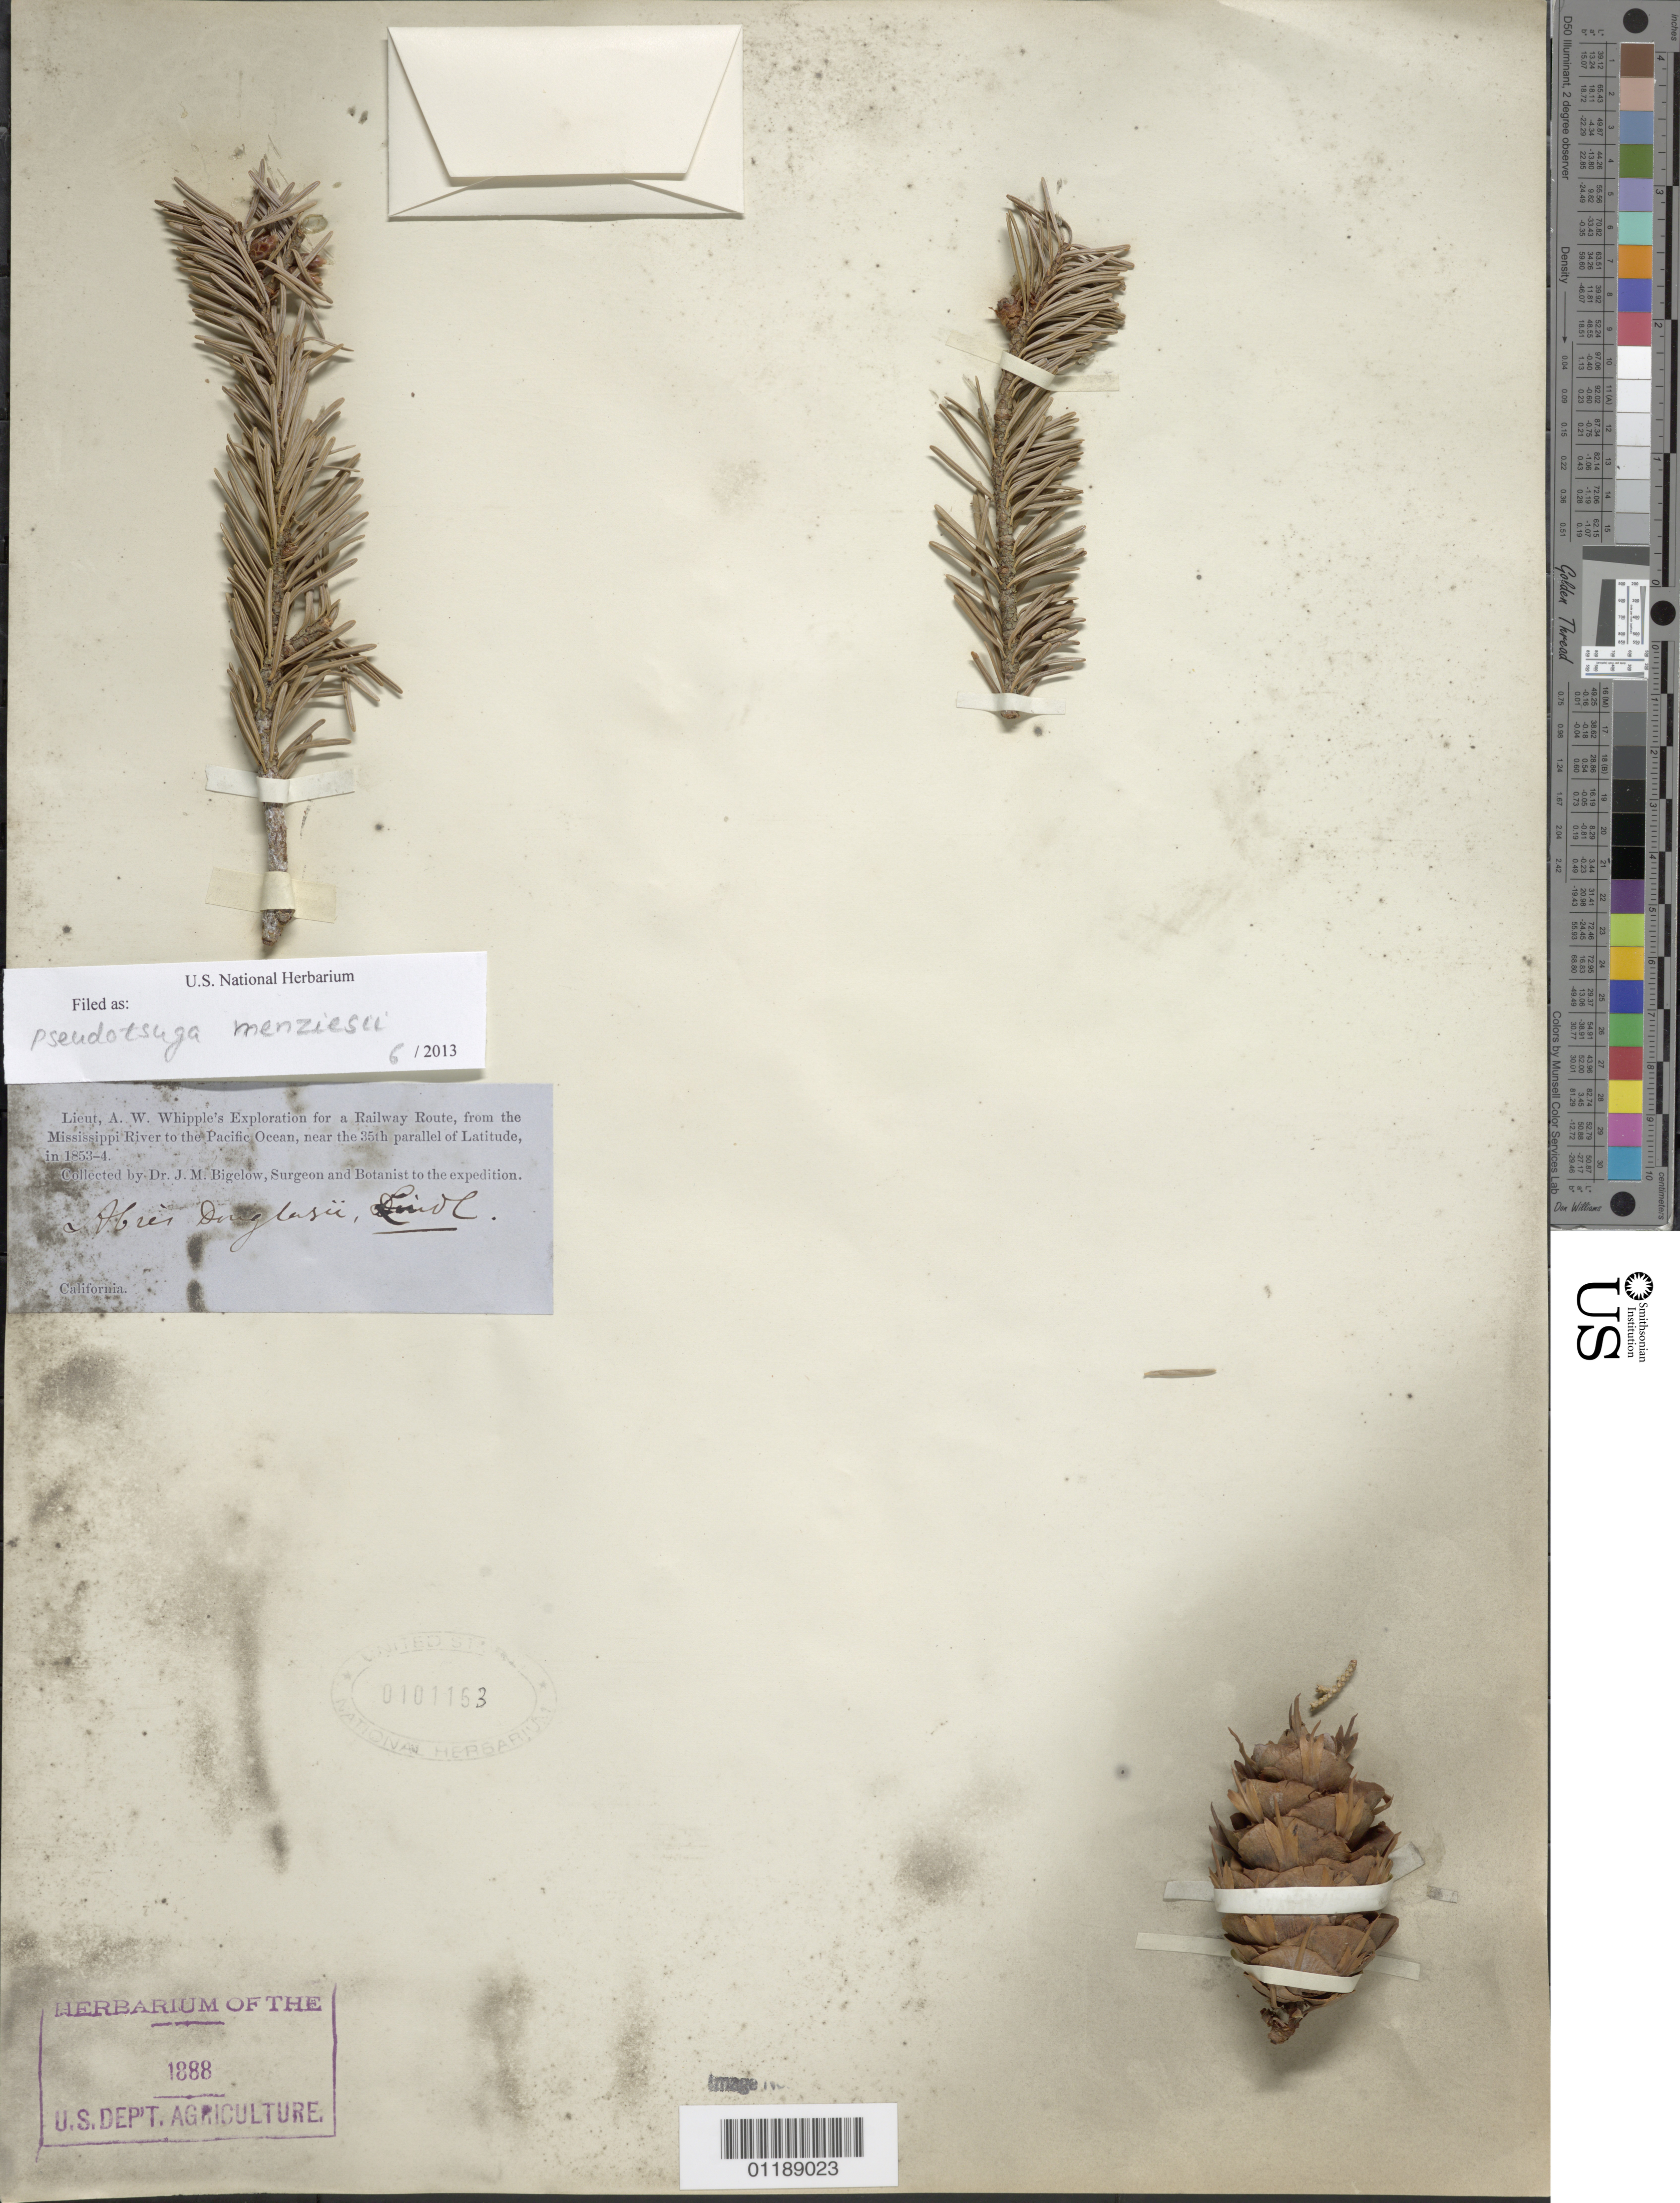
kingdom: Plantae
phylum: Tracheophyta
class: Pinopsida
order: Pinales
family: Pinaceae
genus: Pseudotsuga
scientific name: Pseudotsuga menziesii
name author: (Mirb.) Franco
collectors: J. M. Bigelow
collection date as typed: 1853 to -- --- 1854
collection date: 1853/1854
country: United States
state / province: California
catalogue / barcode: US 101163